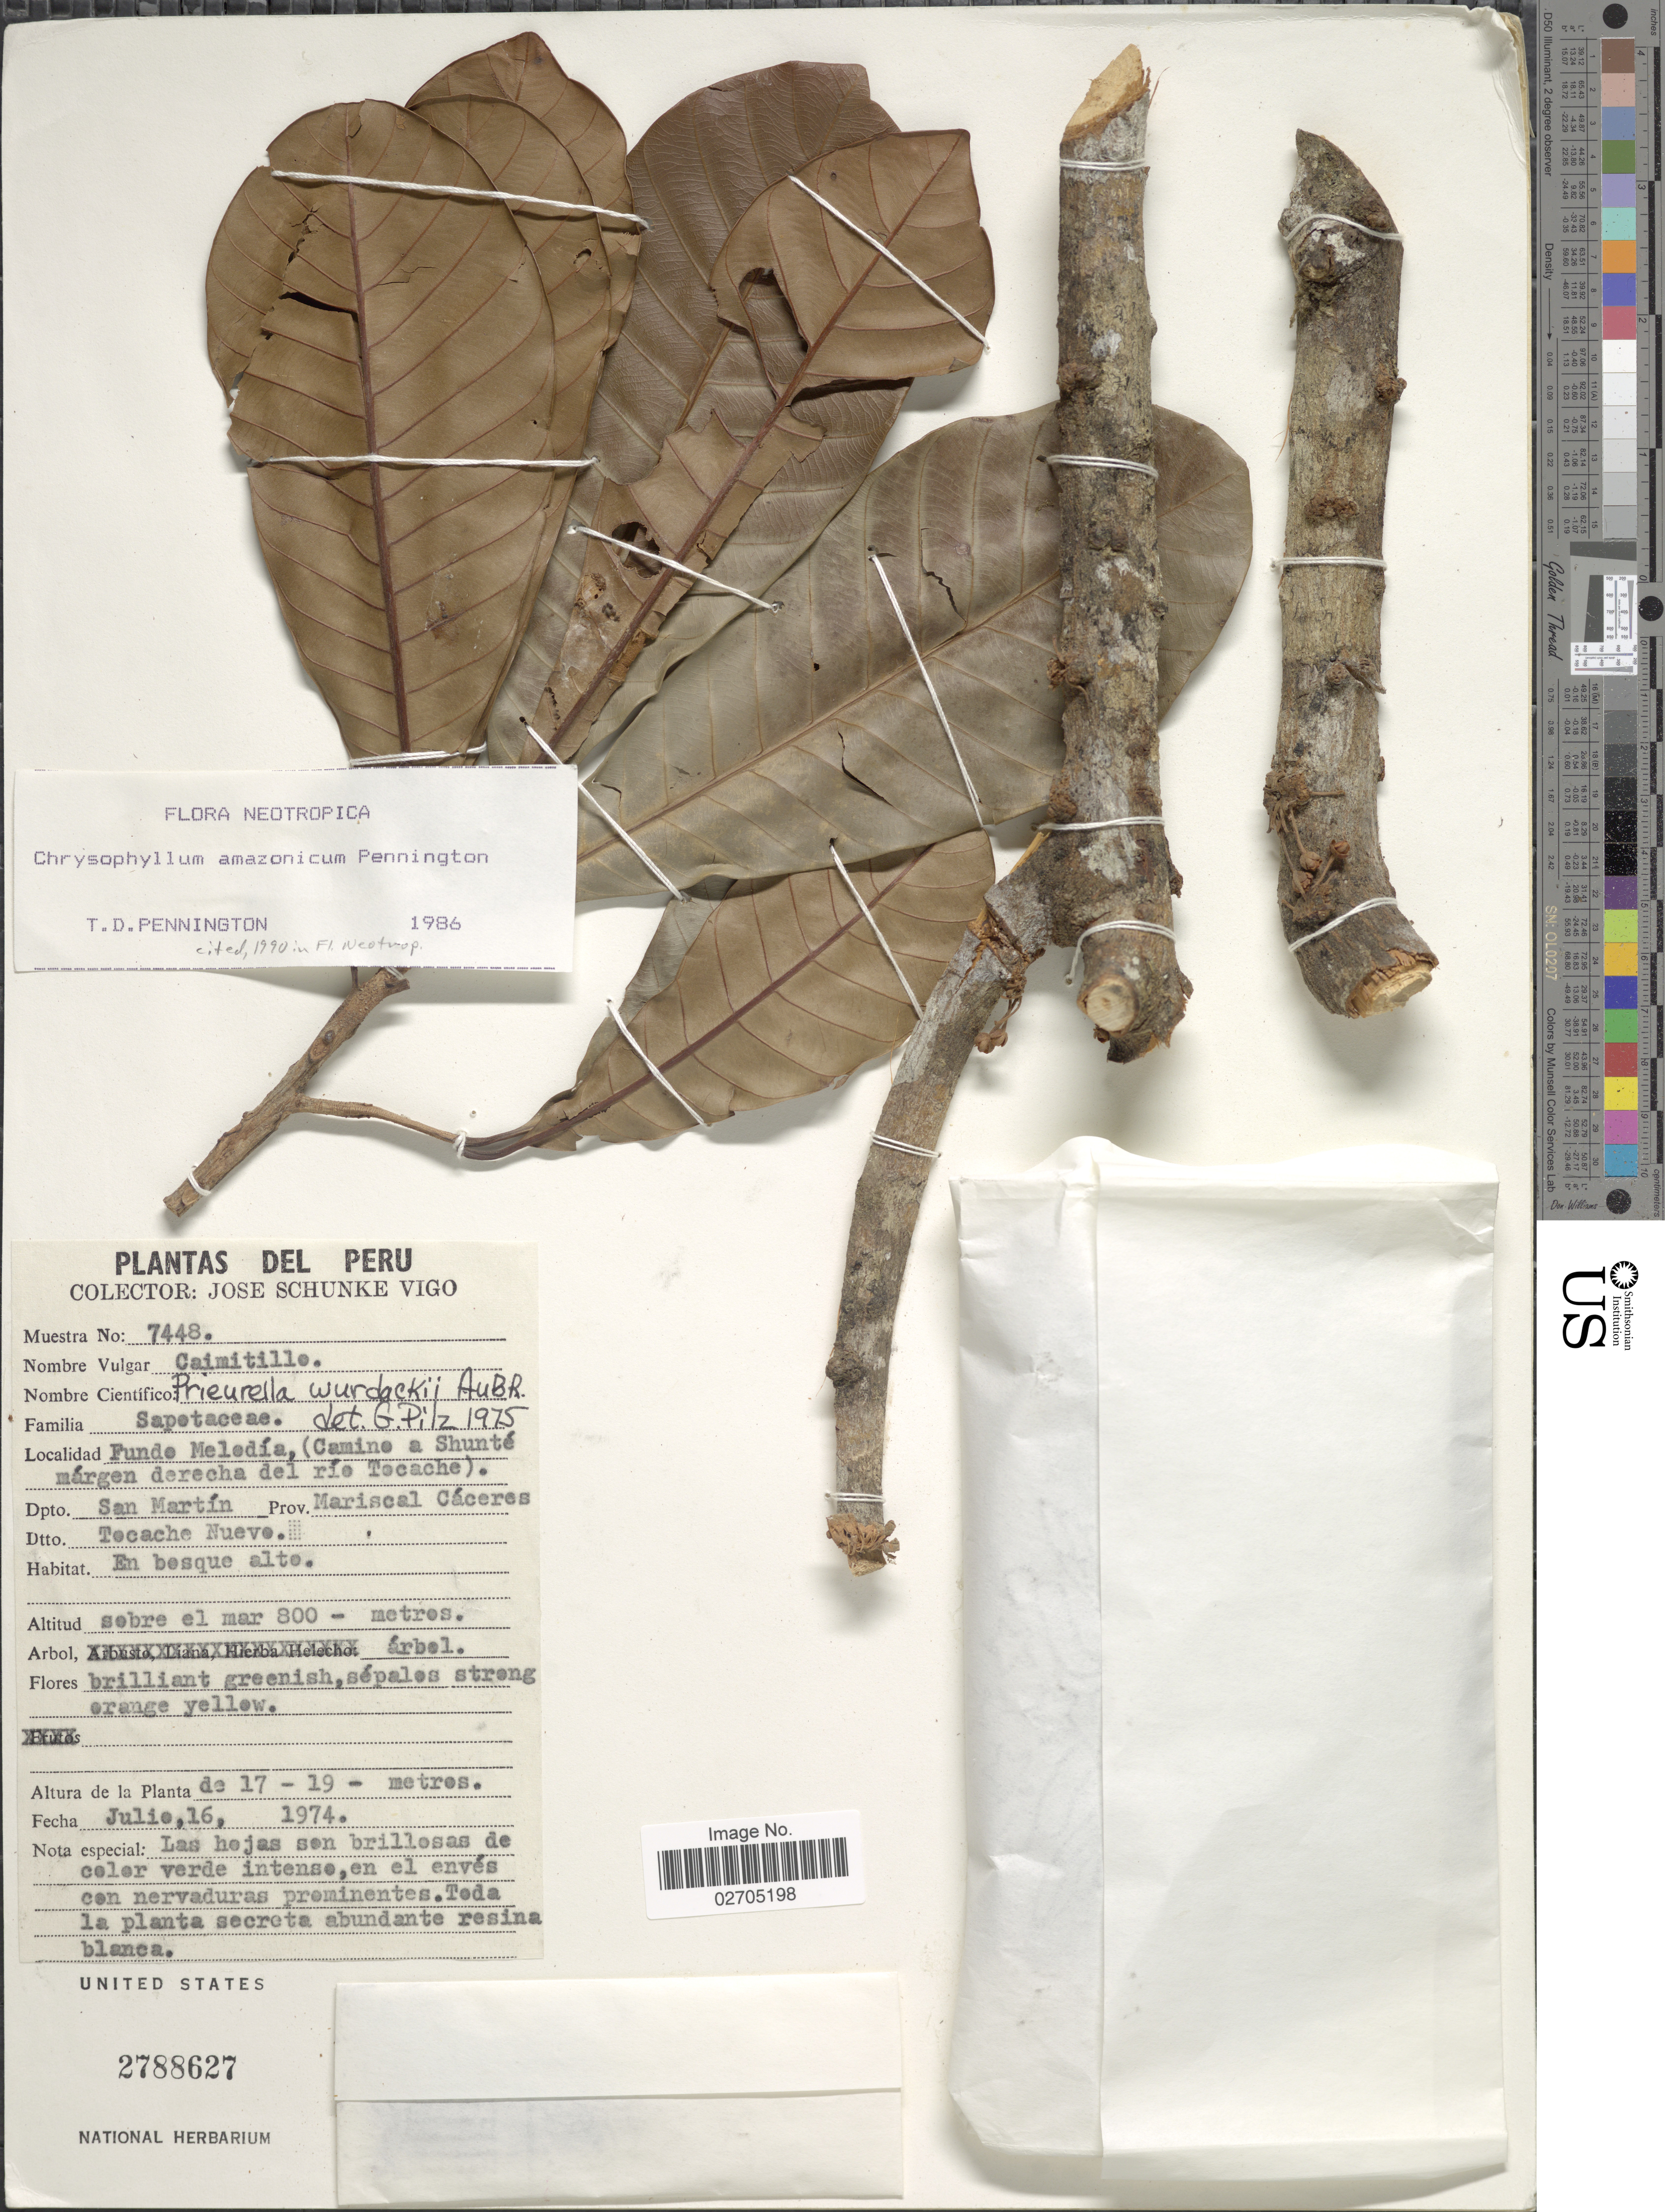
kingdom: Plantae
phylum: Tracheophyta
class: Magnoliopsida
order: Ericales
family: Sapotaceae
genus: Chrysophyllum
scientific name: Chrysophyllum amazonicum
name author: T.D. Penn.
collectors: J. Schunke Vigo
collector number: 7448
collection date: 1974-07-16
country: Peru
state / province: San Martín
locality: Fundo Meledia (Camino a Shunte margen derecha del rio Tocache), Prov.: Mariscal Caceres, Dtto. Tocache Nuevo.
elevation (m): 800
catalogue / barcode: US 2788627